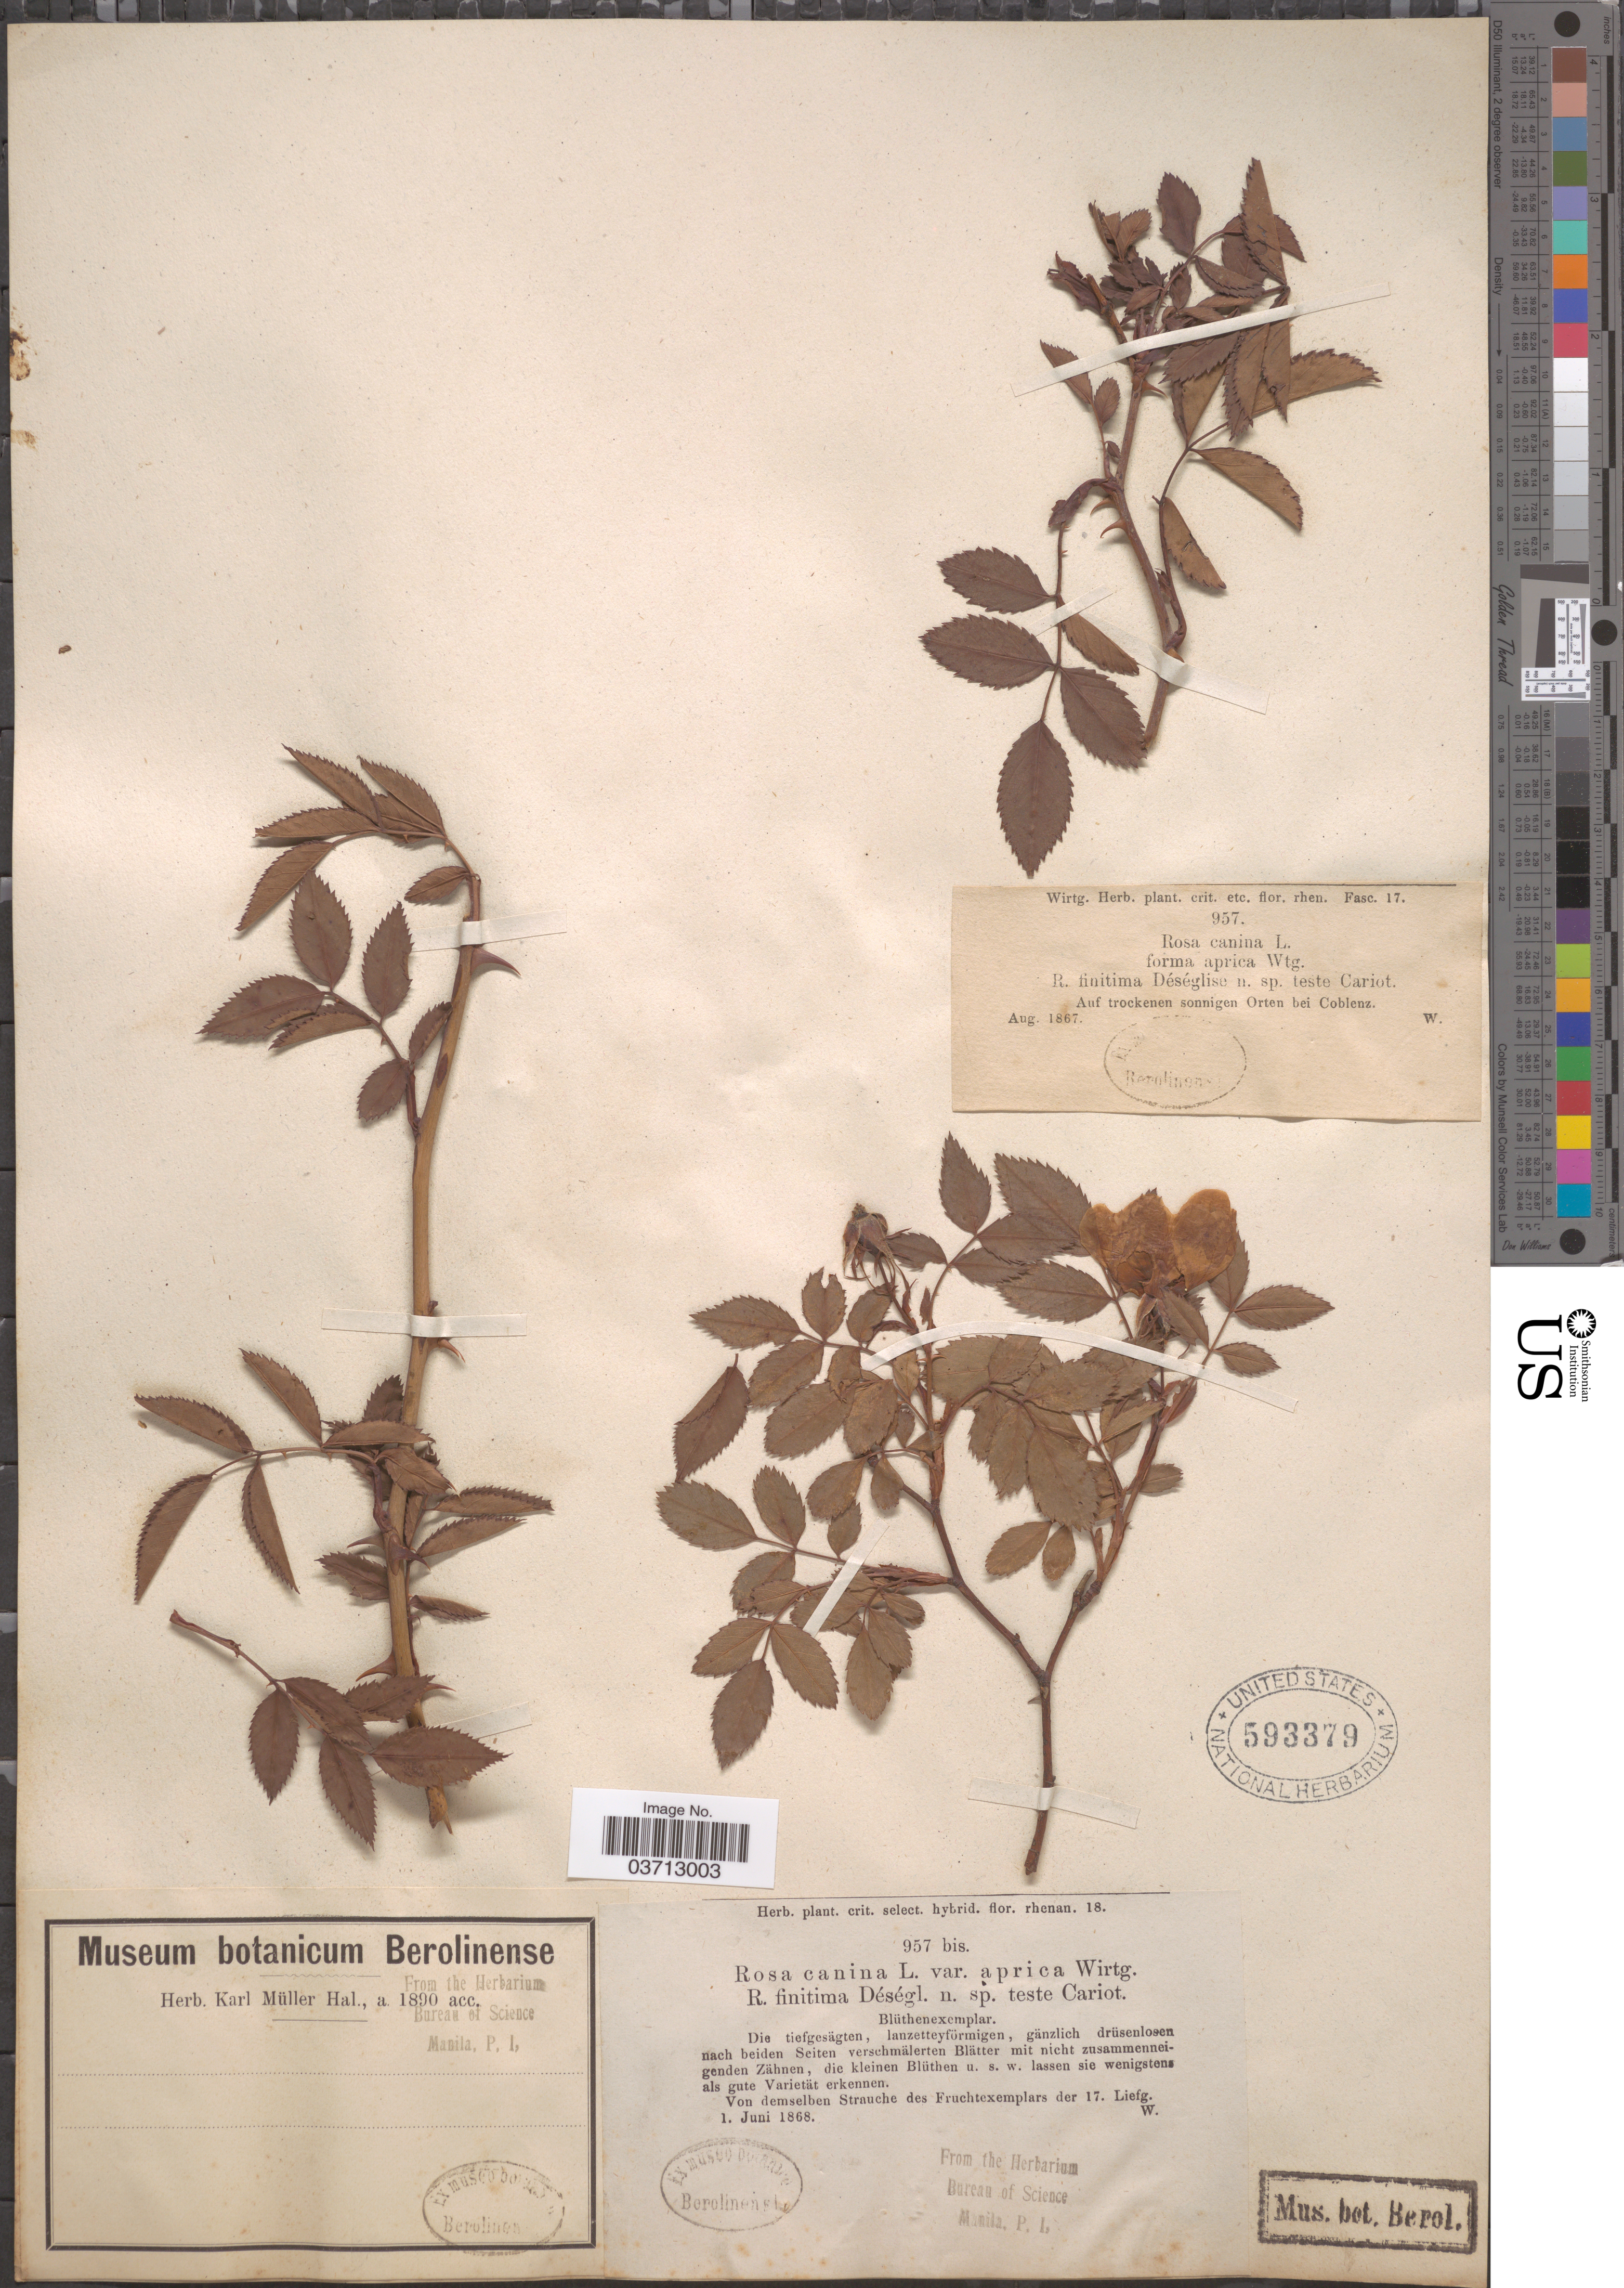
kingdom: Plantae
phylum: Tracheophyta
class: Magnoliopsida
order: Rosales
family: Rosaceae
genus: Rosa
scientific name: Rosa canina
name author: L.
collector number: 957 bis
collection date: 1868-06-01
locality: Von demselben Strauche des Fruchexemplars der 17. Liefg.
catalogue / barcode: US 593379